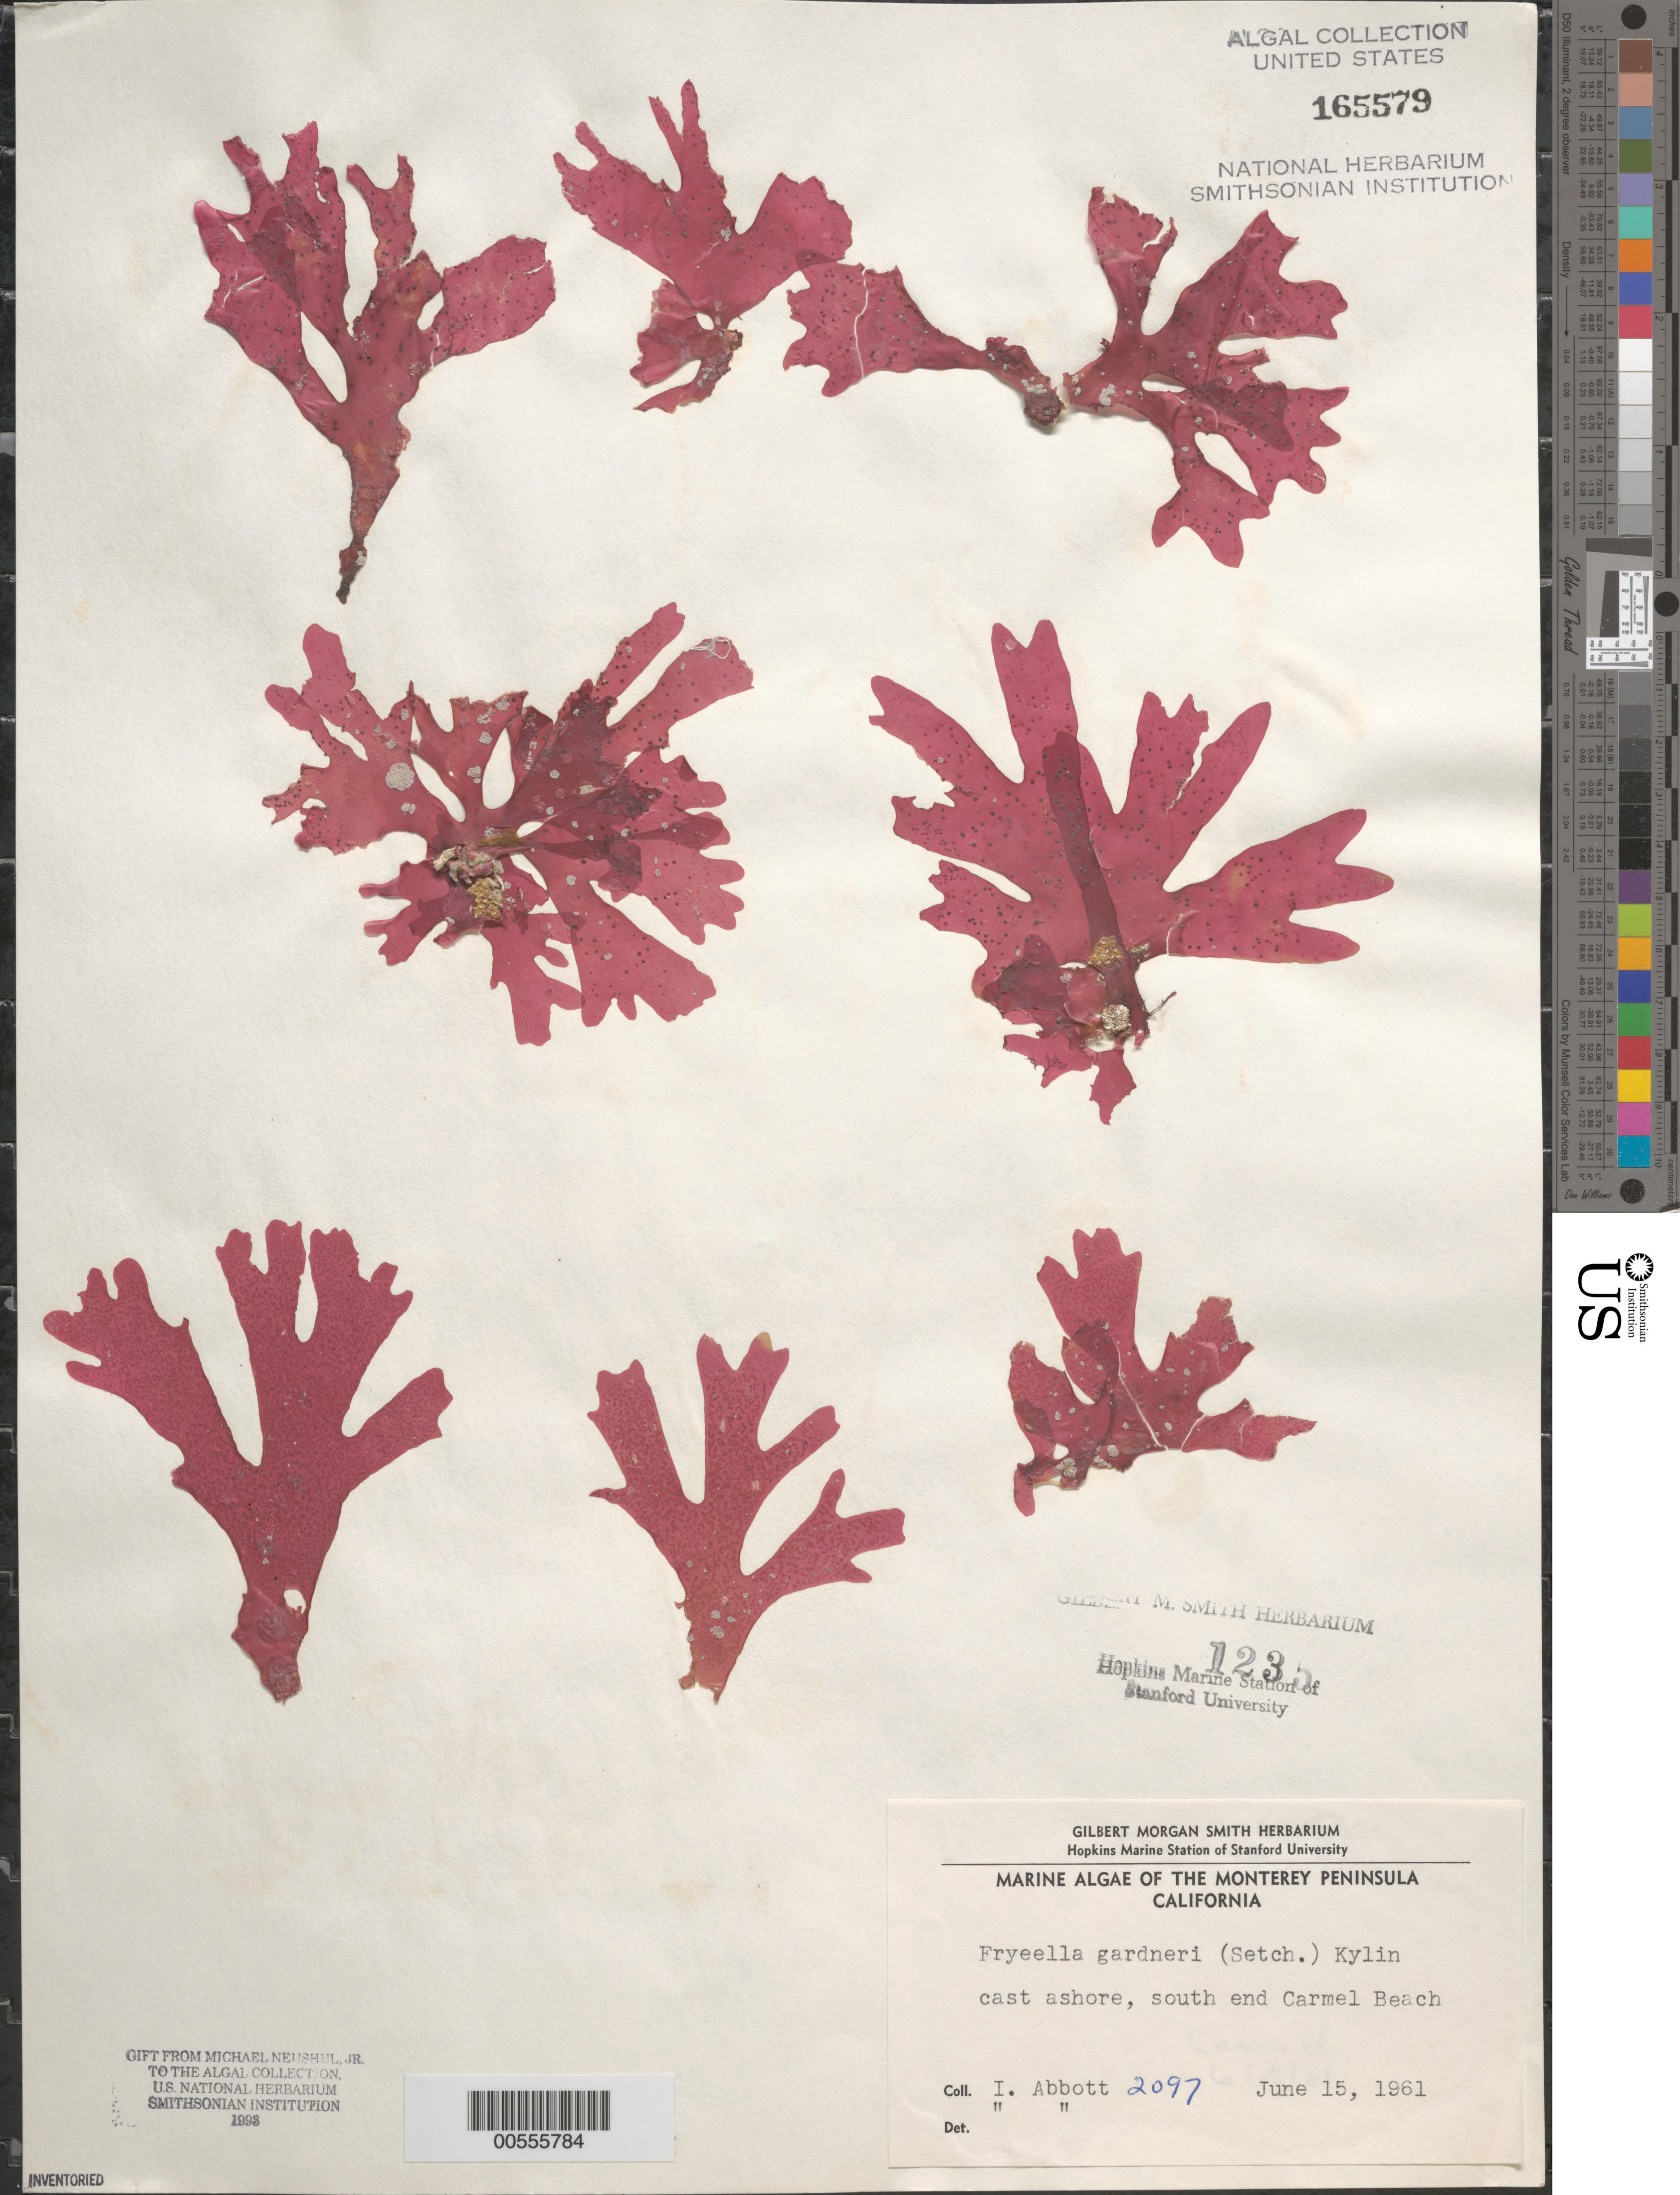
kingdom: Plantae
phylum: Rhodophyta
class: Florideophyceae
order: Rhodymeniales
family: Fryeellaceae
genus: Fryeella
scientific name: Fryeella gardneri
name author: (Setch.) Kylin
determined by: Abbott, Isabella A.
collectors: I. A. Abbott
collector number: IAA 2097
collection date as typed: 15 Jun 1961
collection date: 1961-06-15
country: United States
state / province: California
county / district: Monterey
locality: Carmel Beach, south end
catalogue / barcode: US 165579